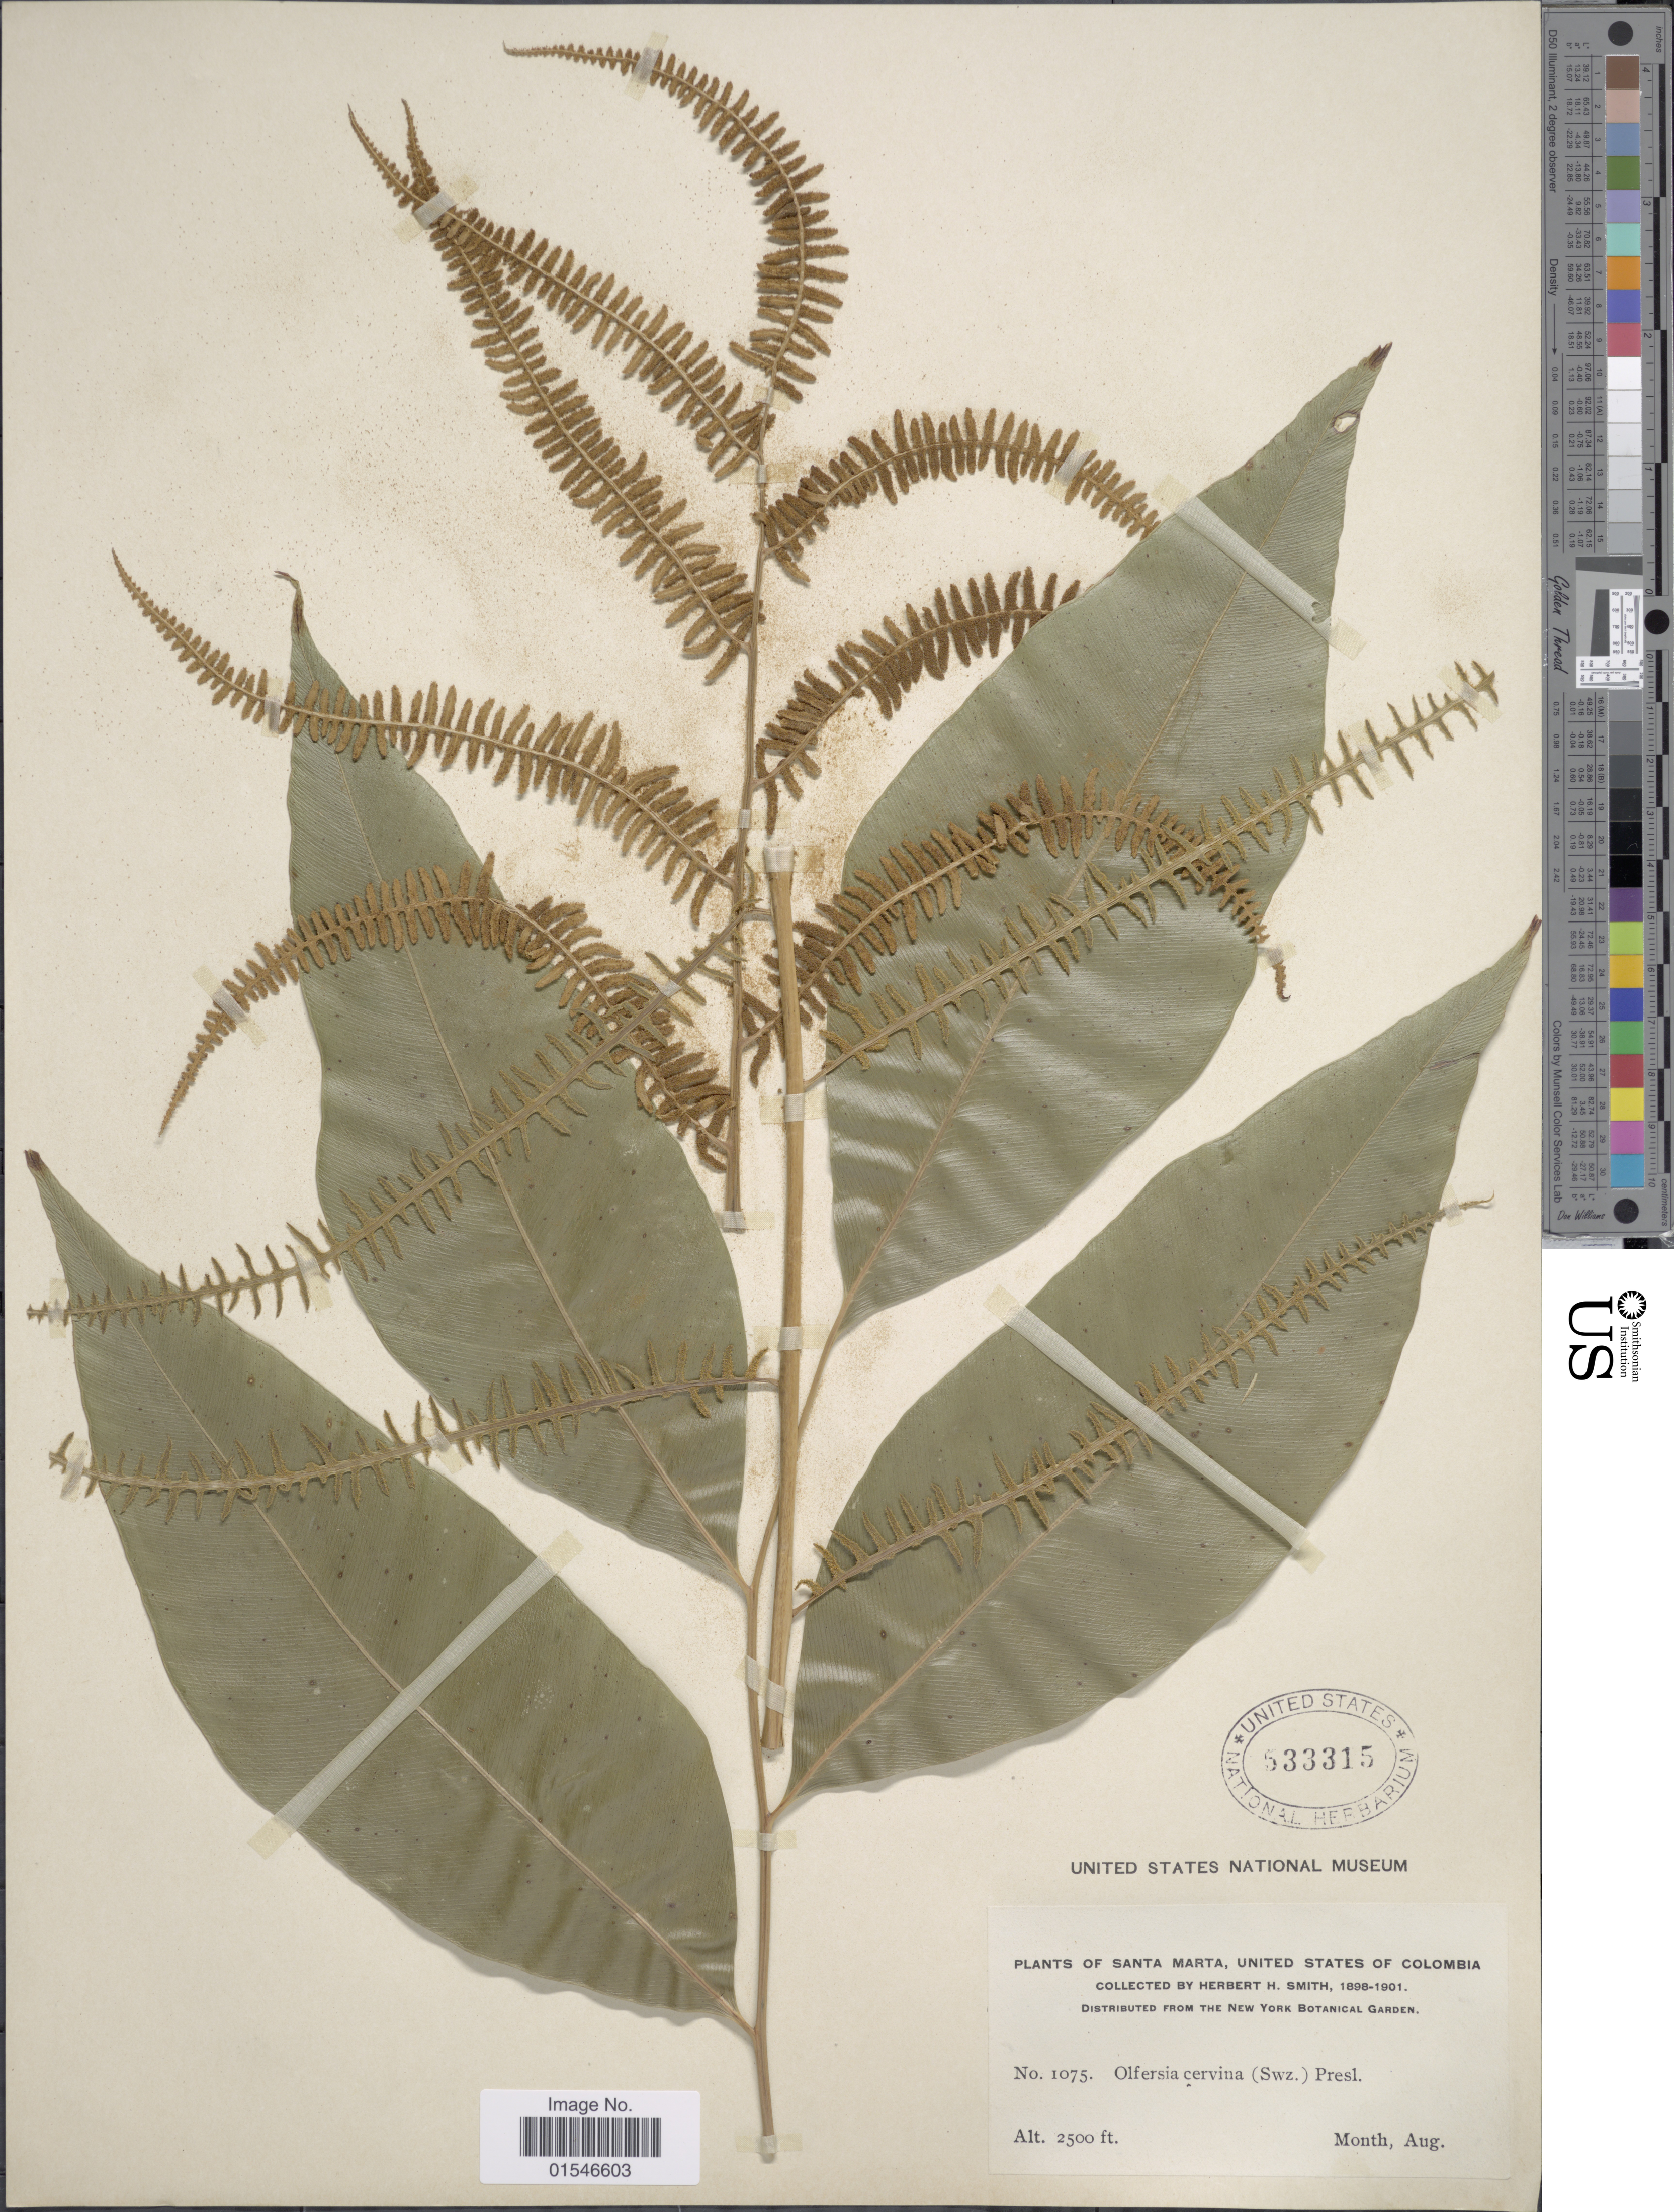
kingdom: Plantae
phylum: Tracheophyta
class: Polypodiopsida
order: Polypodiales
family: Dryopteridaceae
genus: Olfersia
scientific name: Olfersia cervina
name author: (L.) Kunze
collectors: Herbert H. Smith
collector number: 1075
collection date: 1898-08/1901-08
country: Colombia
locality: Santa Marta, United States of Colombia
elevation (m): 762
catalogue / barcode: US 533315